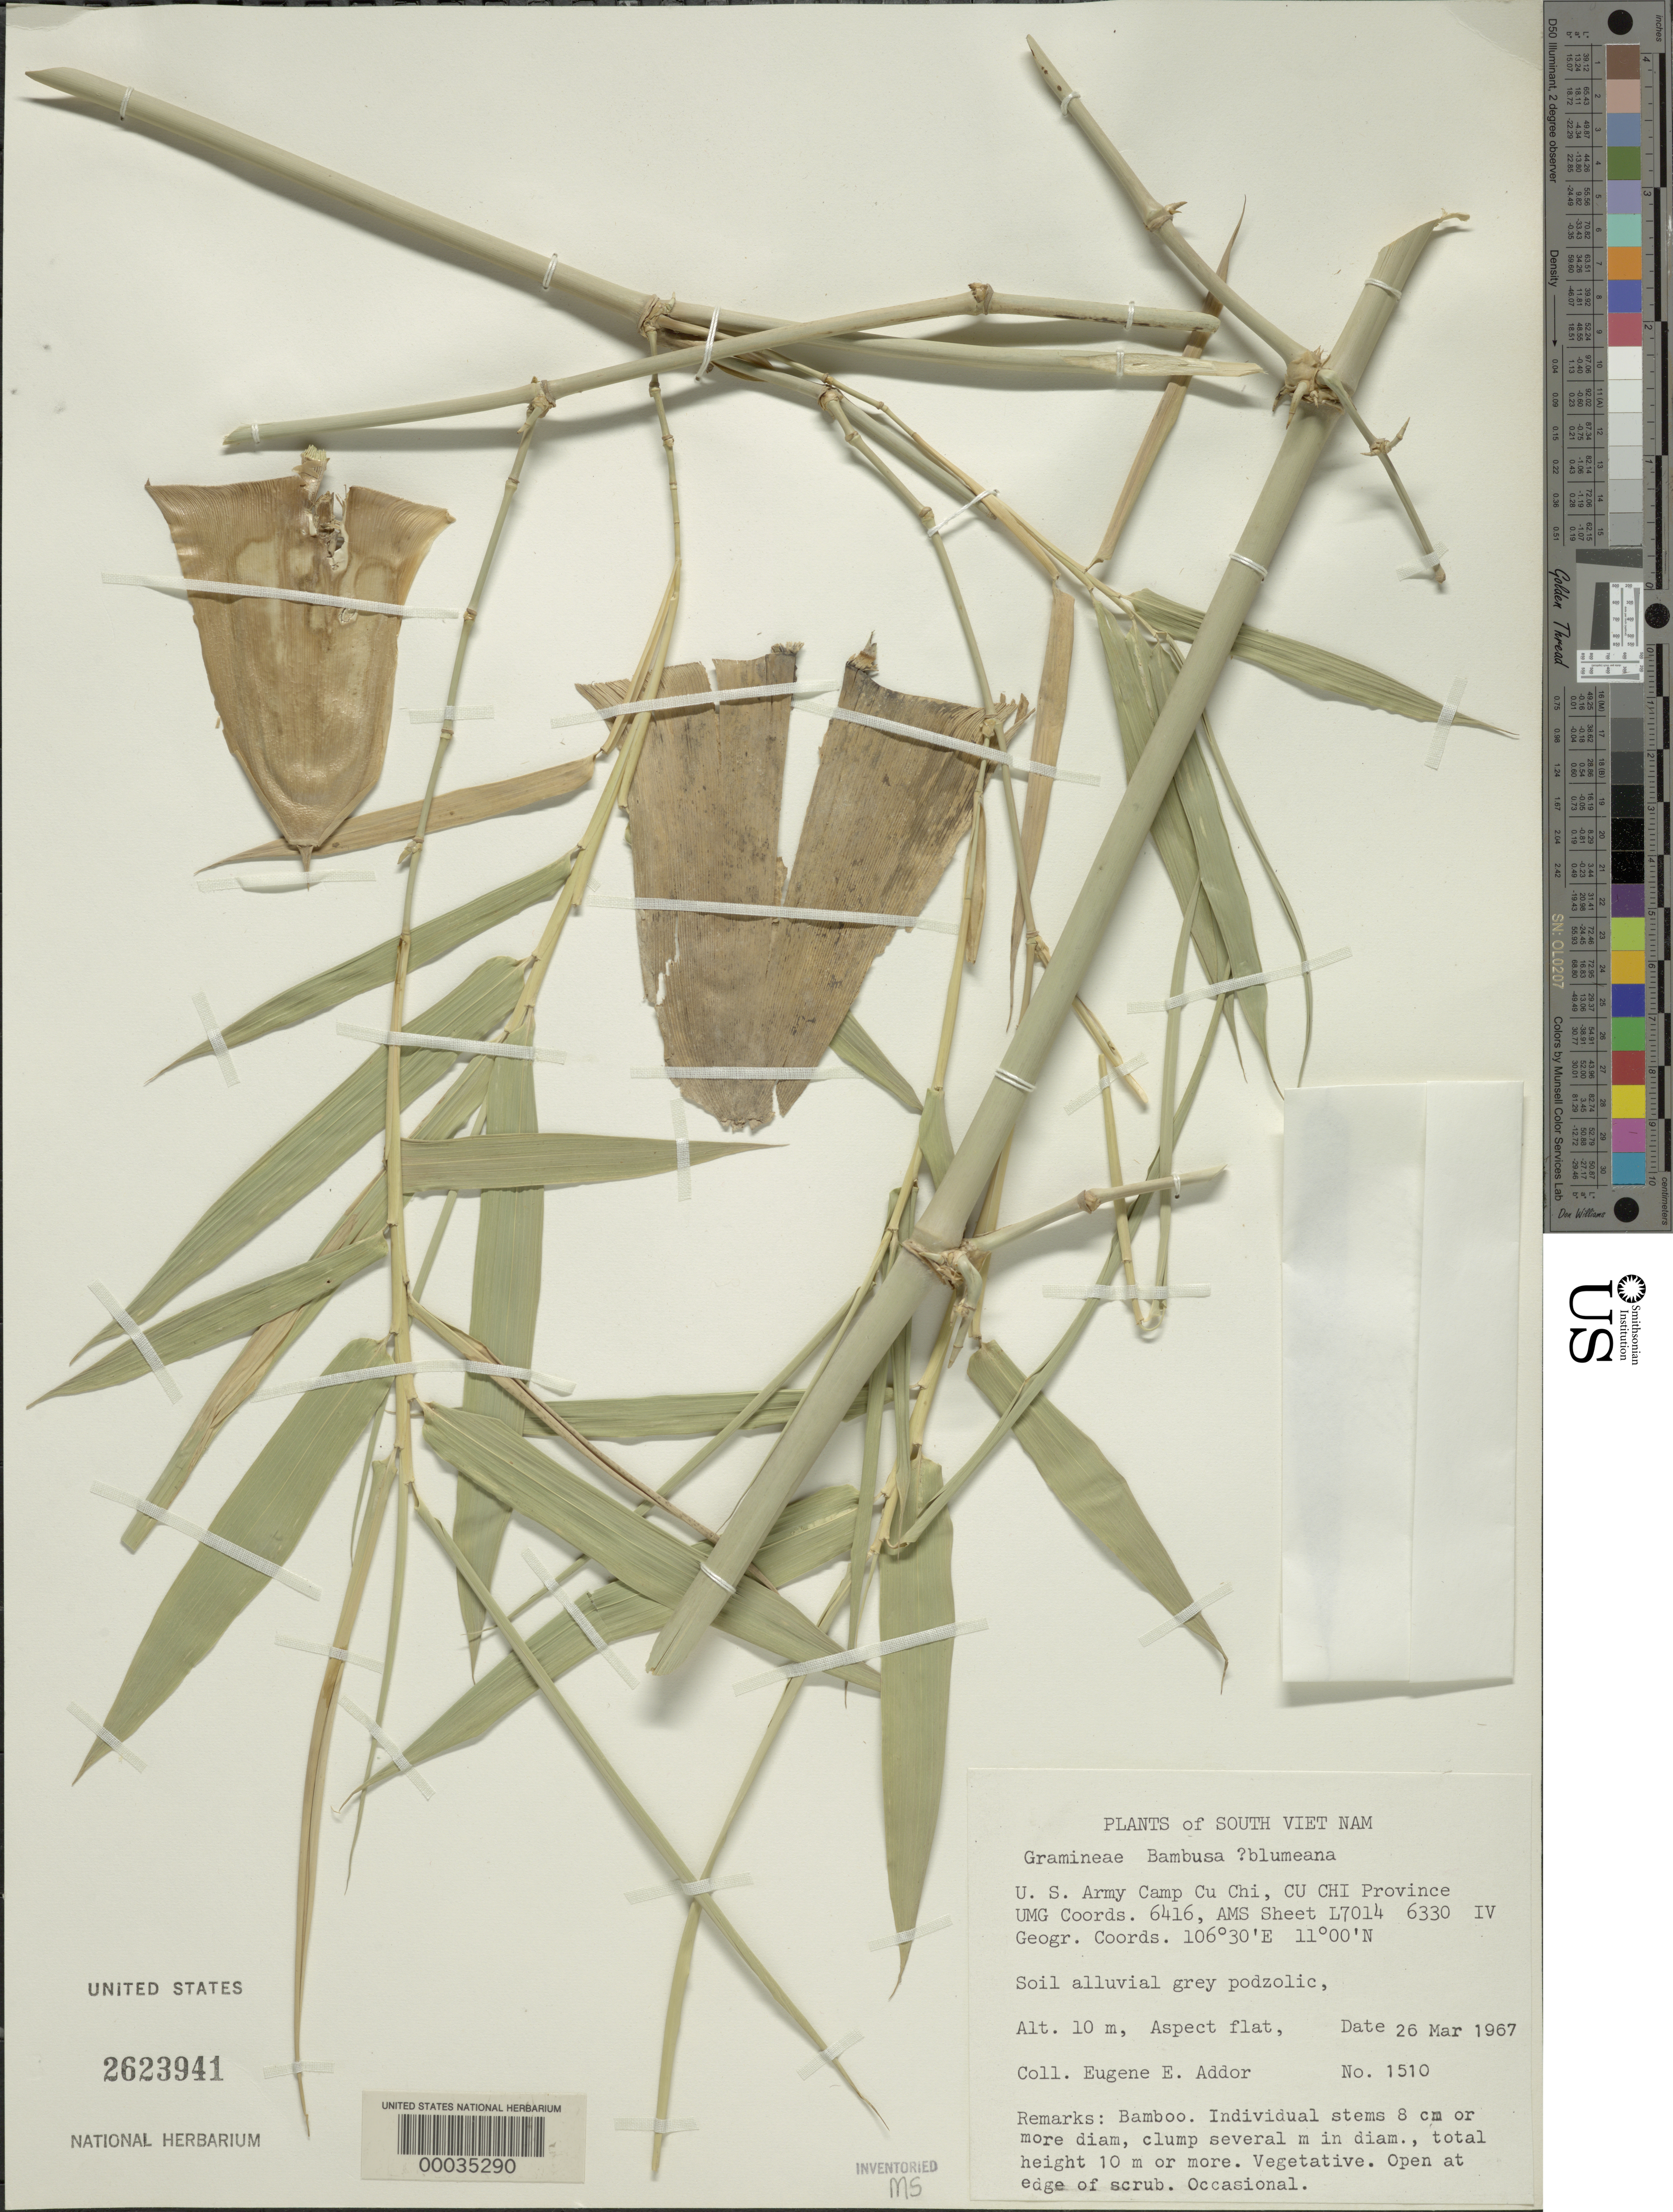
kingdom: Plantae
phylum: Tracheophyta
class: Liliopsida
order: Poales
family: Poaceae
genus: Bambusa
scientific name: Bambusa sp.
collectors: E. E. Addor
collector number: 1510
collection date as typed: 26 Mar 1967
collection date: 1967-03-26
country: Vietnam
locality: Cu chi prov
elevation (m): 10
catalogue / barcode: US 2623941